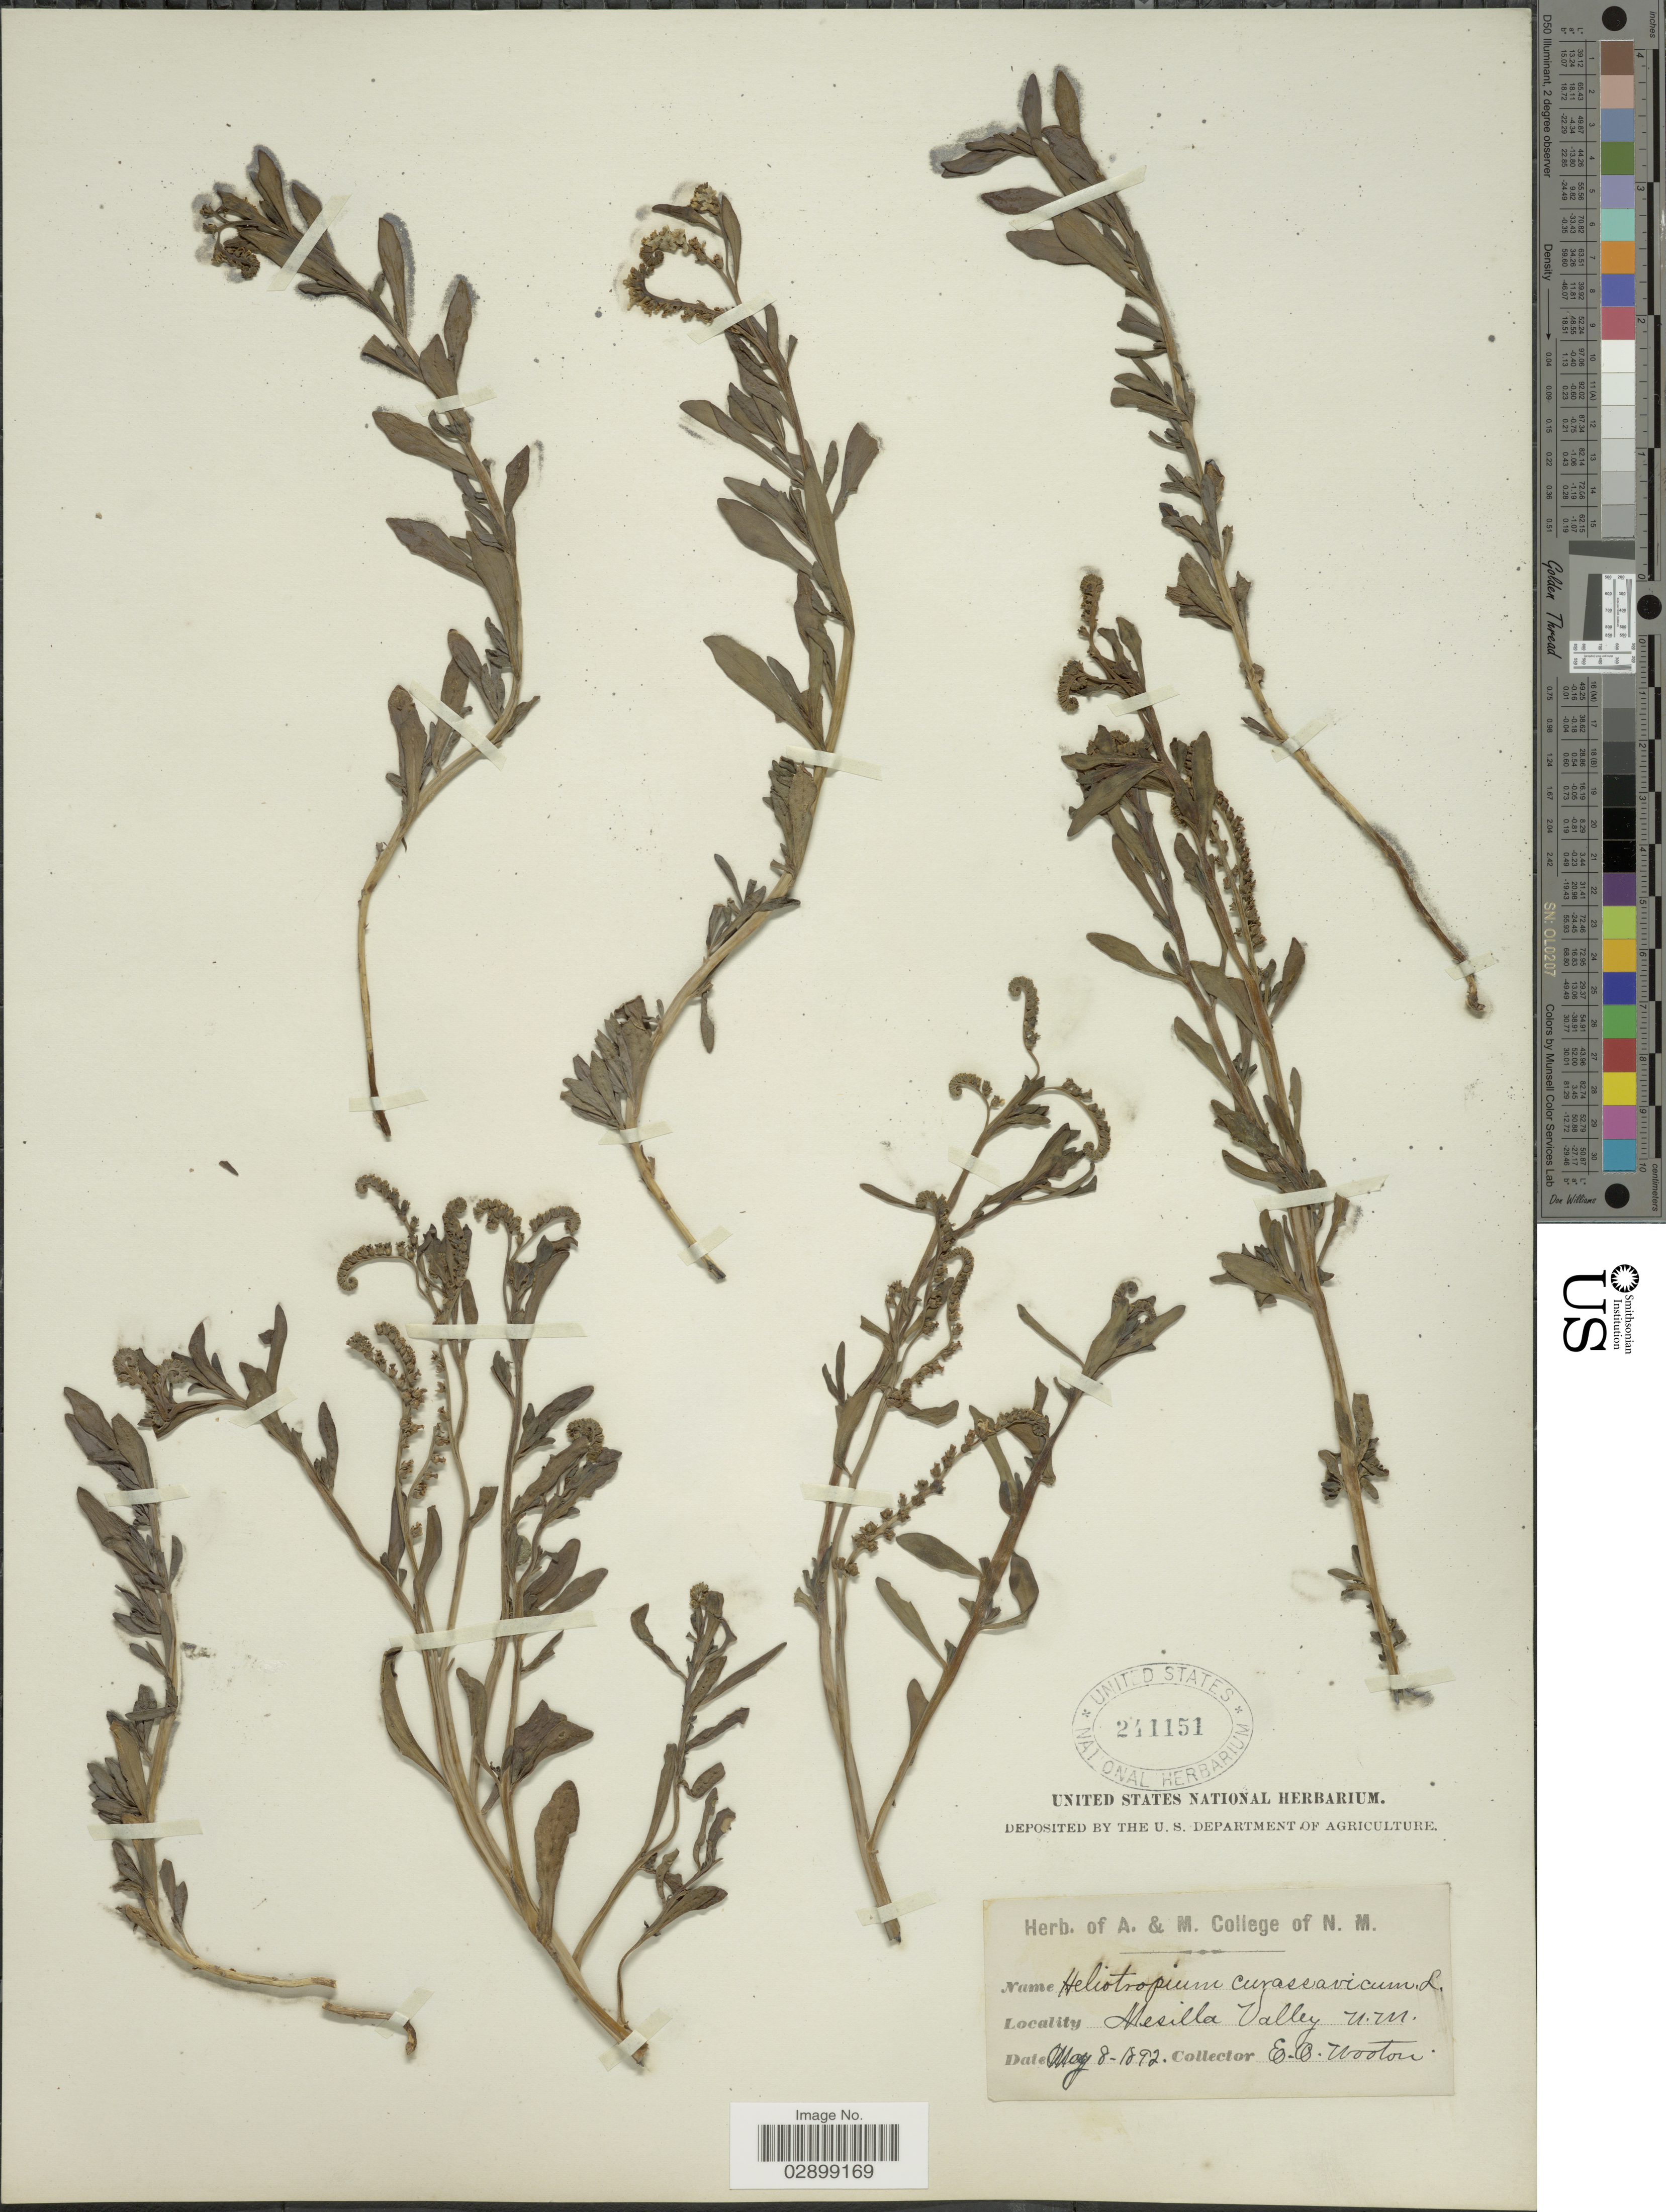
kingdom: Plantae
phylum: Tracheophyta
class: Magnoliopsida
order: Boraginales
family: Heliotropiaceae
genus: Heliotropium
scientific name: Heliotropium curassavicum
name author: L.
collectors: E. O. Wooton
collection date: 1892-05-08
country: United States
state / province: New Mexico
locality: Mesilla Valley N.M.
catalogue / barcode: US 241151